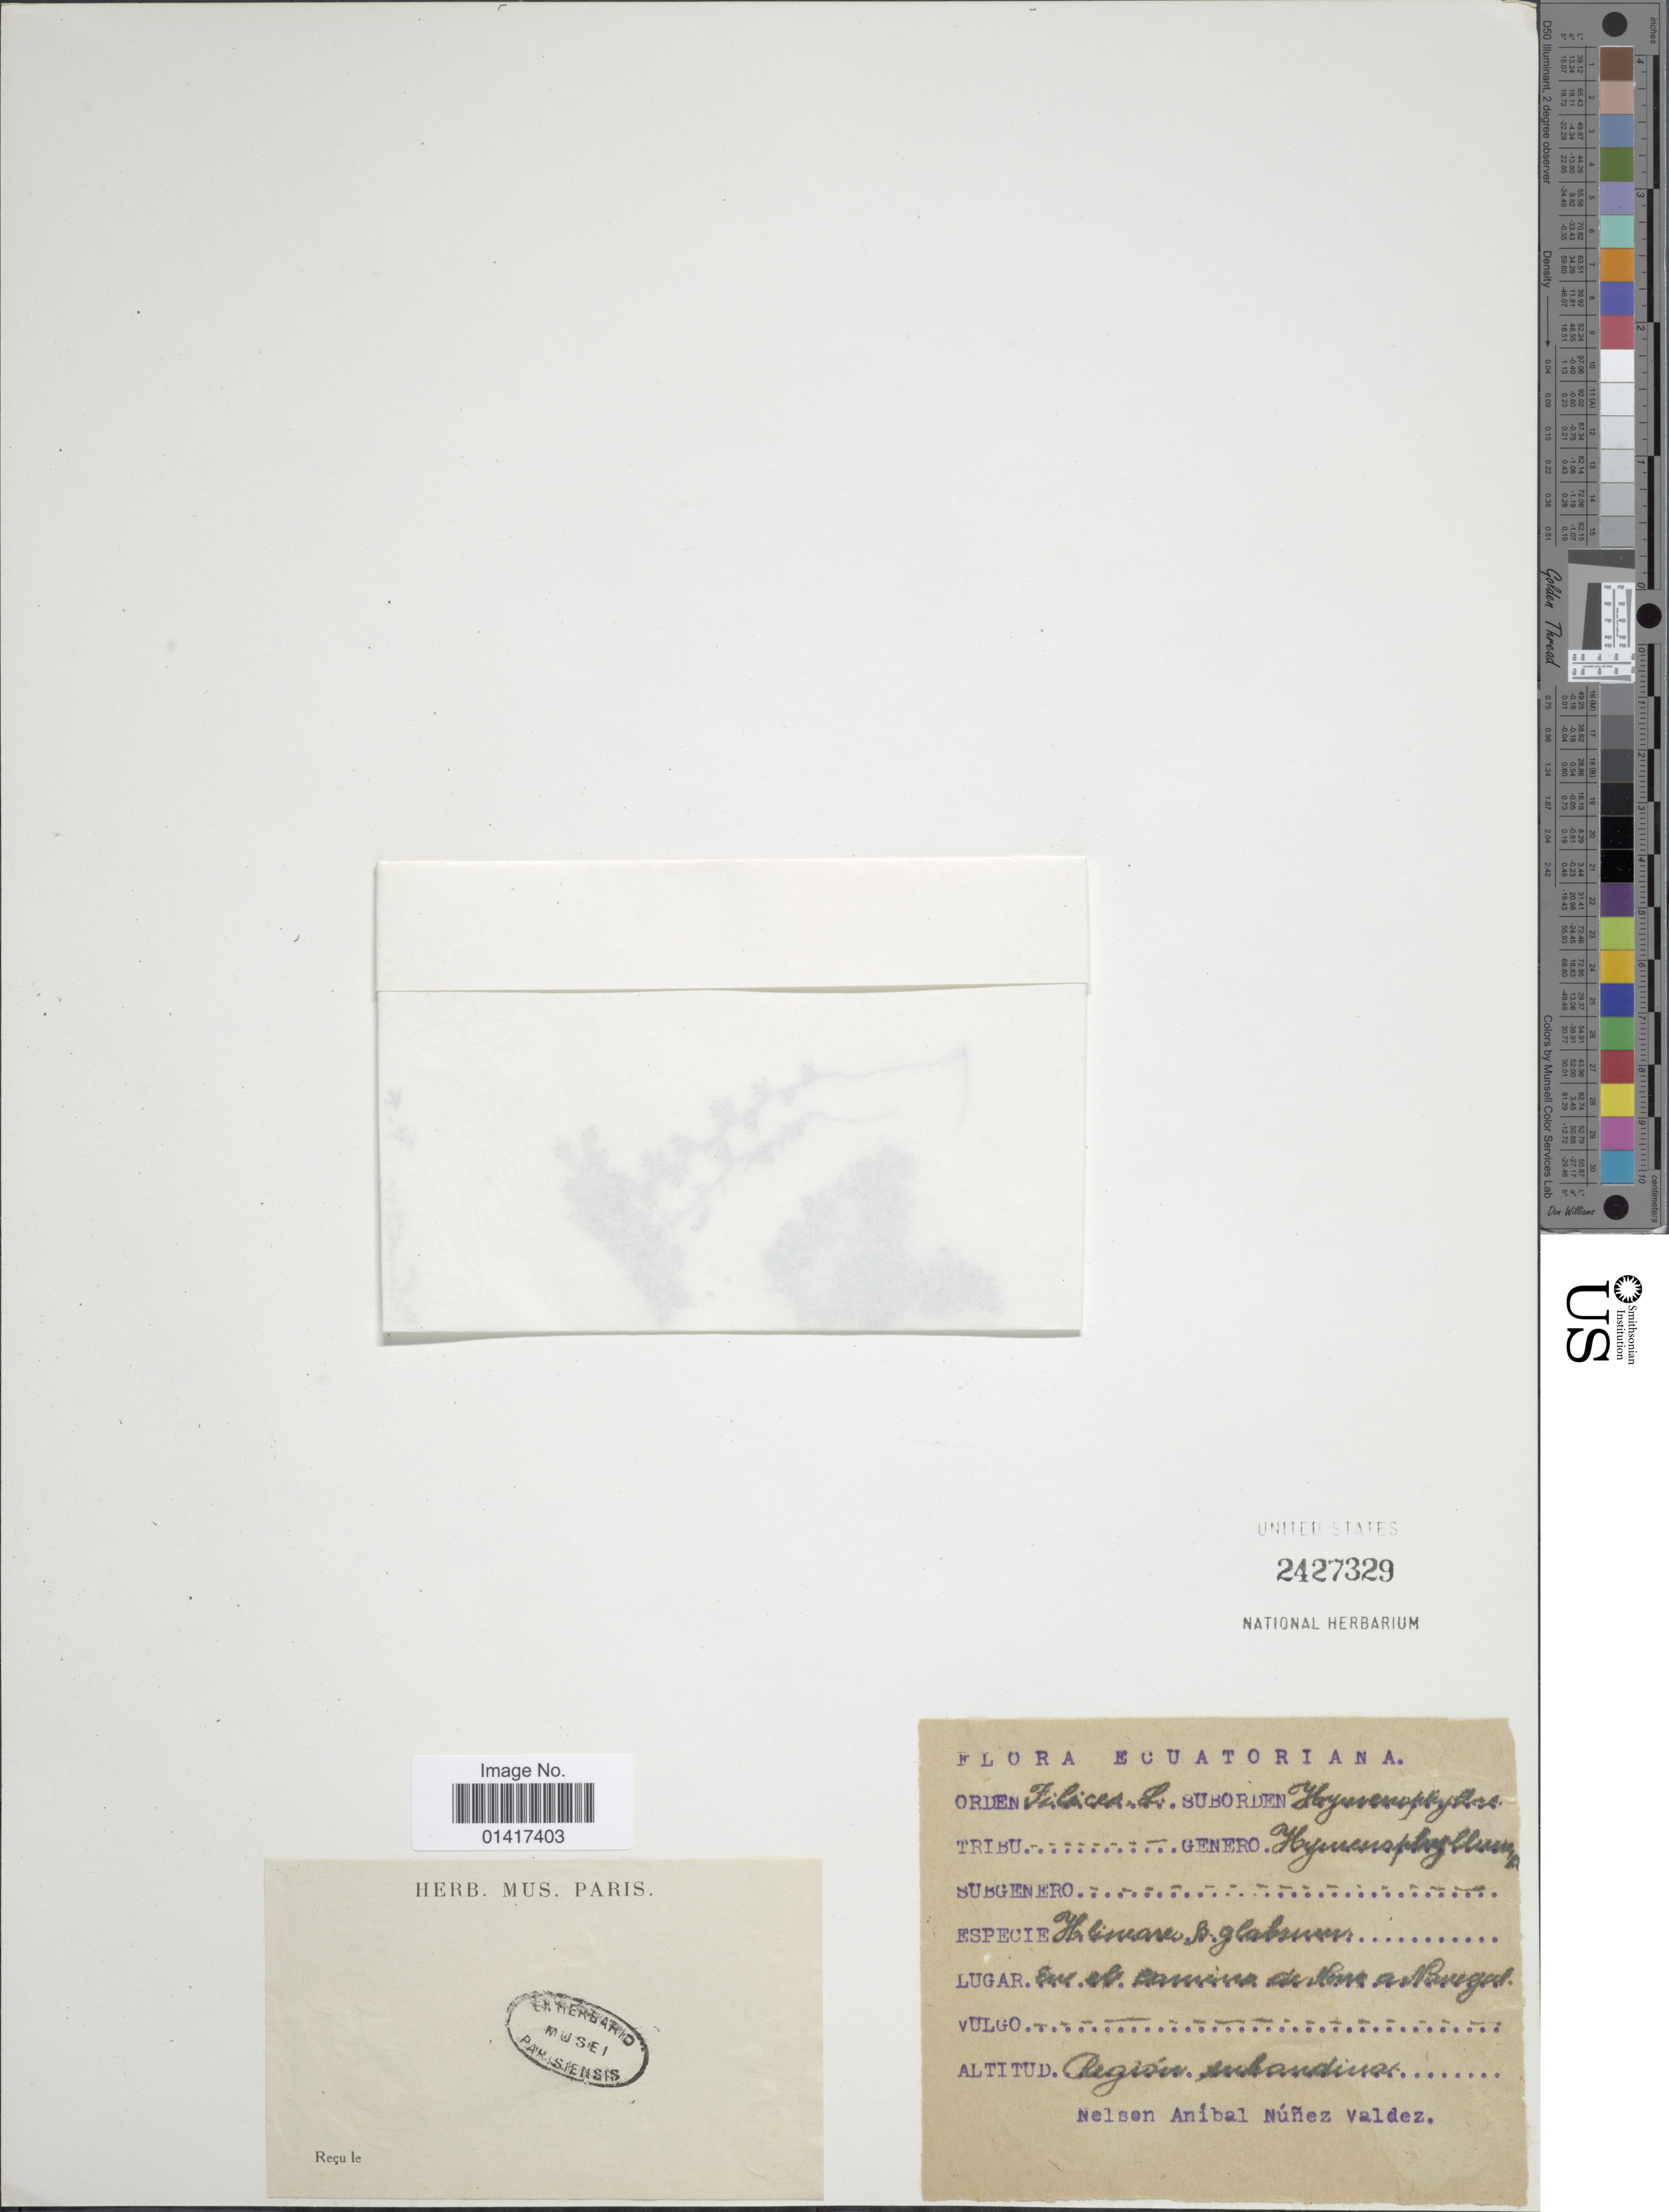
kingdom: Plantae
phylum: Tracheophyta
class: Polypodiopsida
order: Hymenophyllales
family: Hymenophyllaceae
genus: Hymenophyllum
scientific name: Hymenophyllum sp.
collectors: N. Nuñez Valdez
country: Ecuador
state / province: Pichincha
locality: En el camino de Nono a Nanegal.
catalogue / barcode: US 2427329